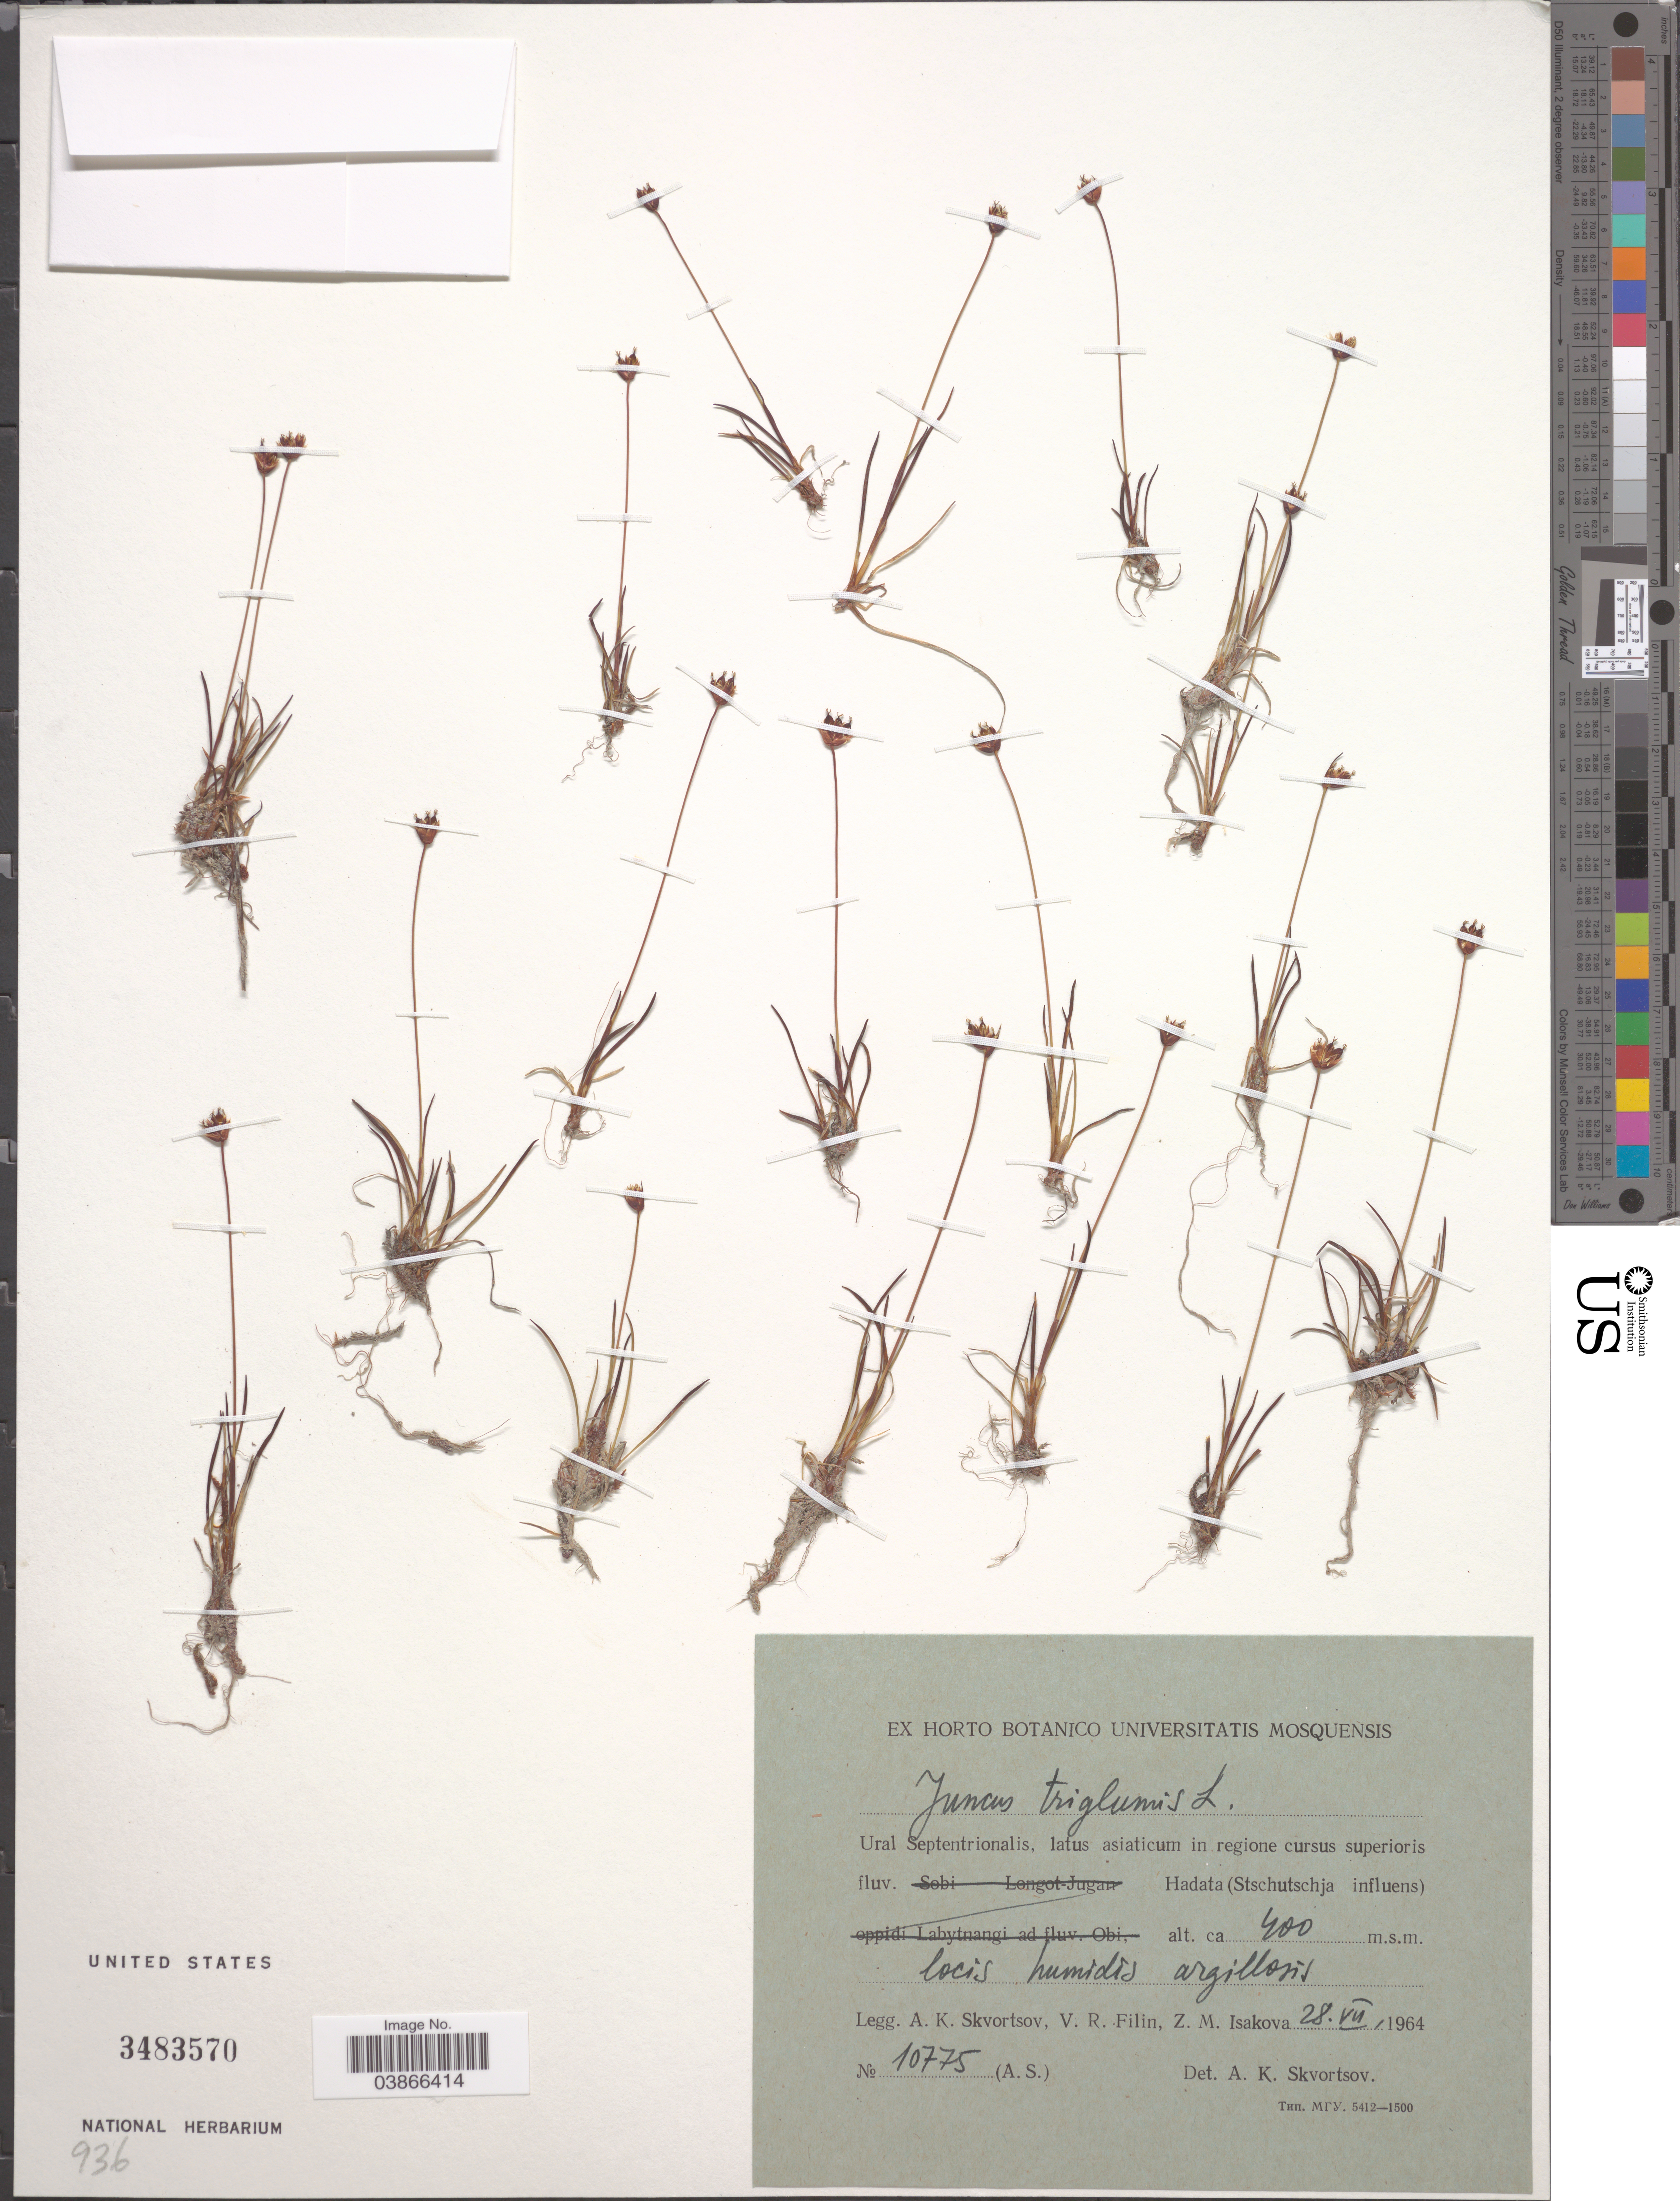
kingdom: Plantae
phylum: Tracheophyta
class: Liliopsida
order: Poales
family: Juncaceae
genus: Juncus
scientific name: Juncus triglumis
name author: L.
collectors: A. K. Skvortsov, V. Filin & Z. Isakova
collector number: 10775 (A.S.)?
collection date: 1964-07-28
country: Russian Federation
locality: Ural Septentrionalis, latus asiaticum in regione cursus superioris fluv. Hadata (Stschutschja influens).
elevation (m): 400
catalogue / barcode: US 3483570